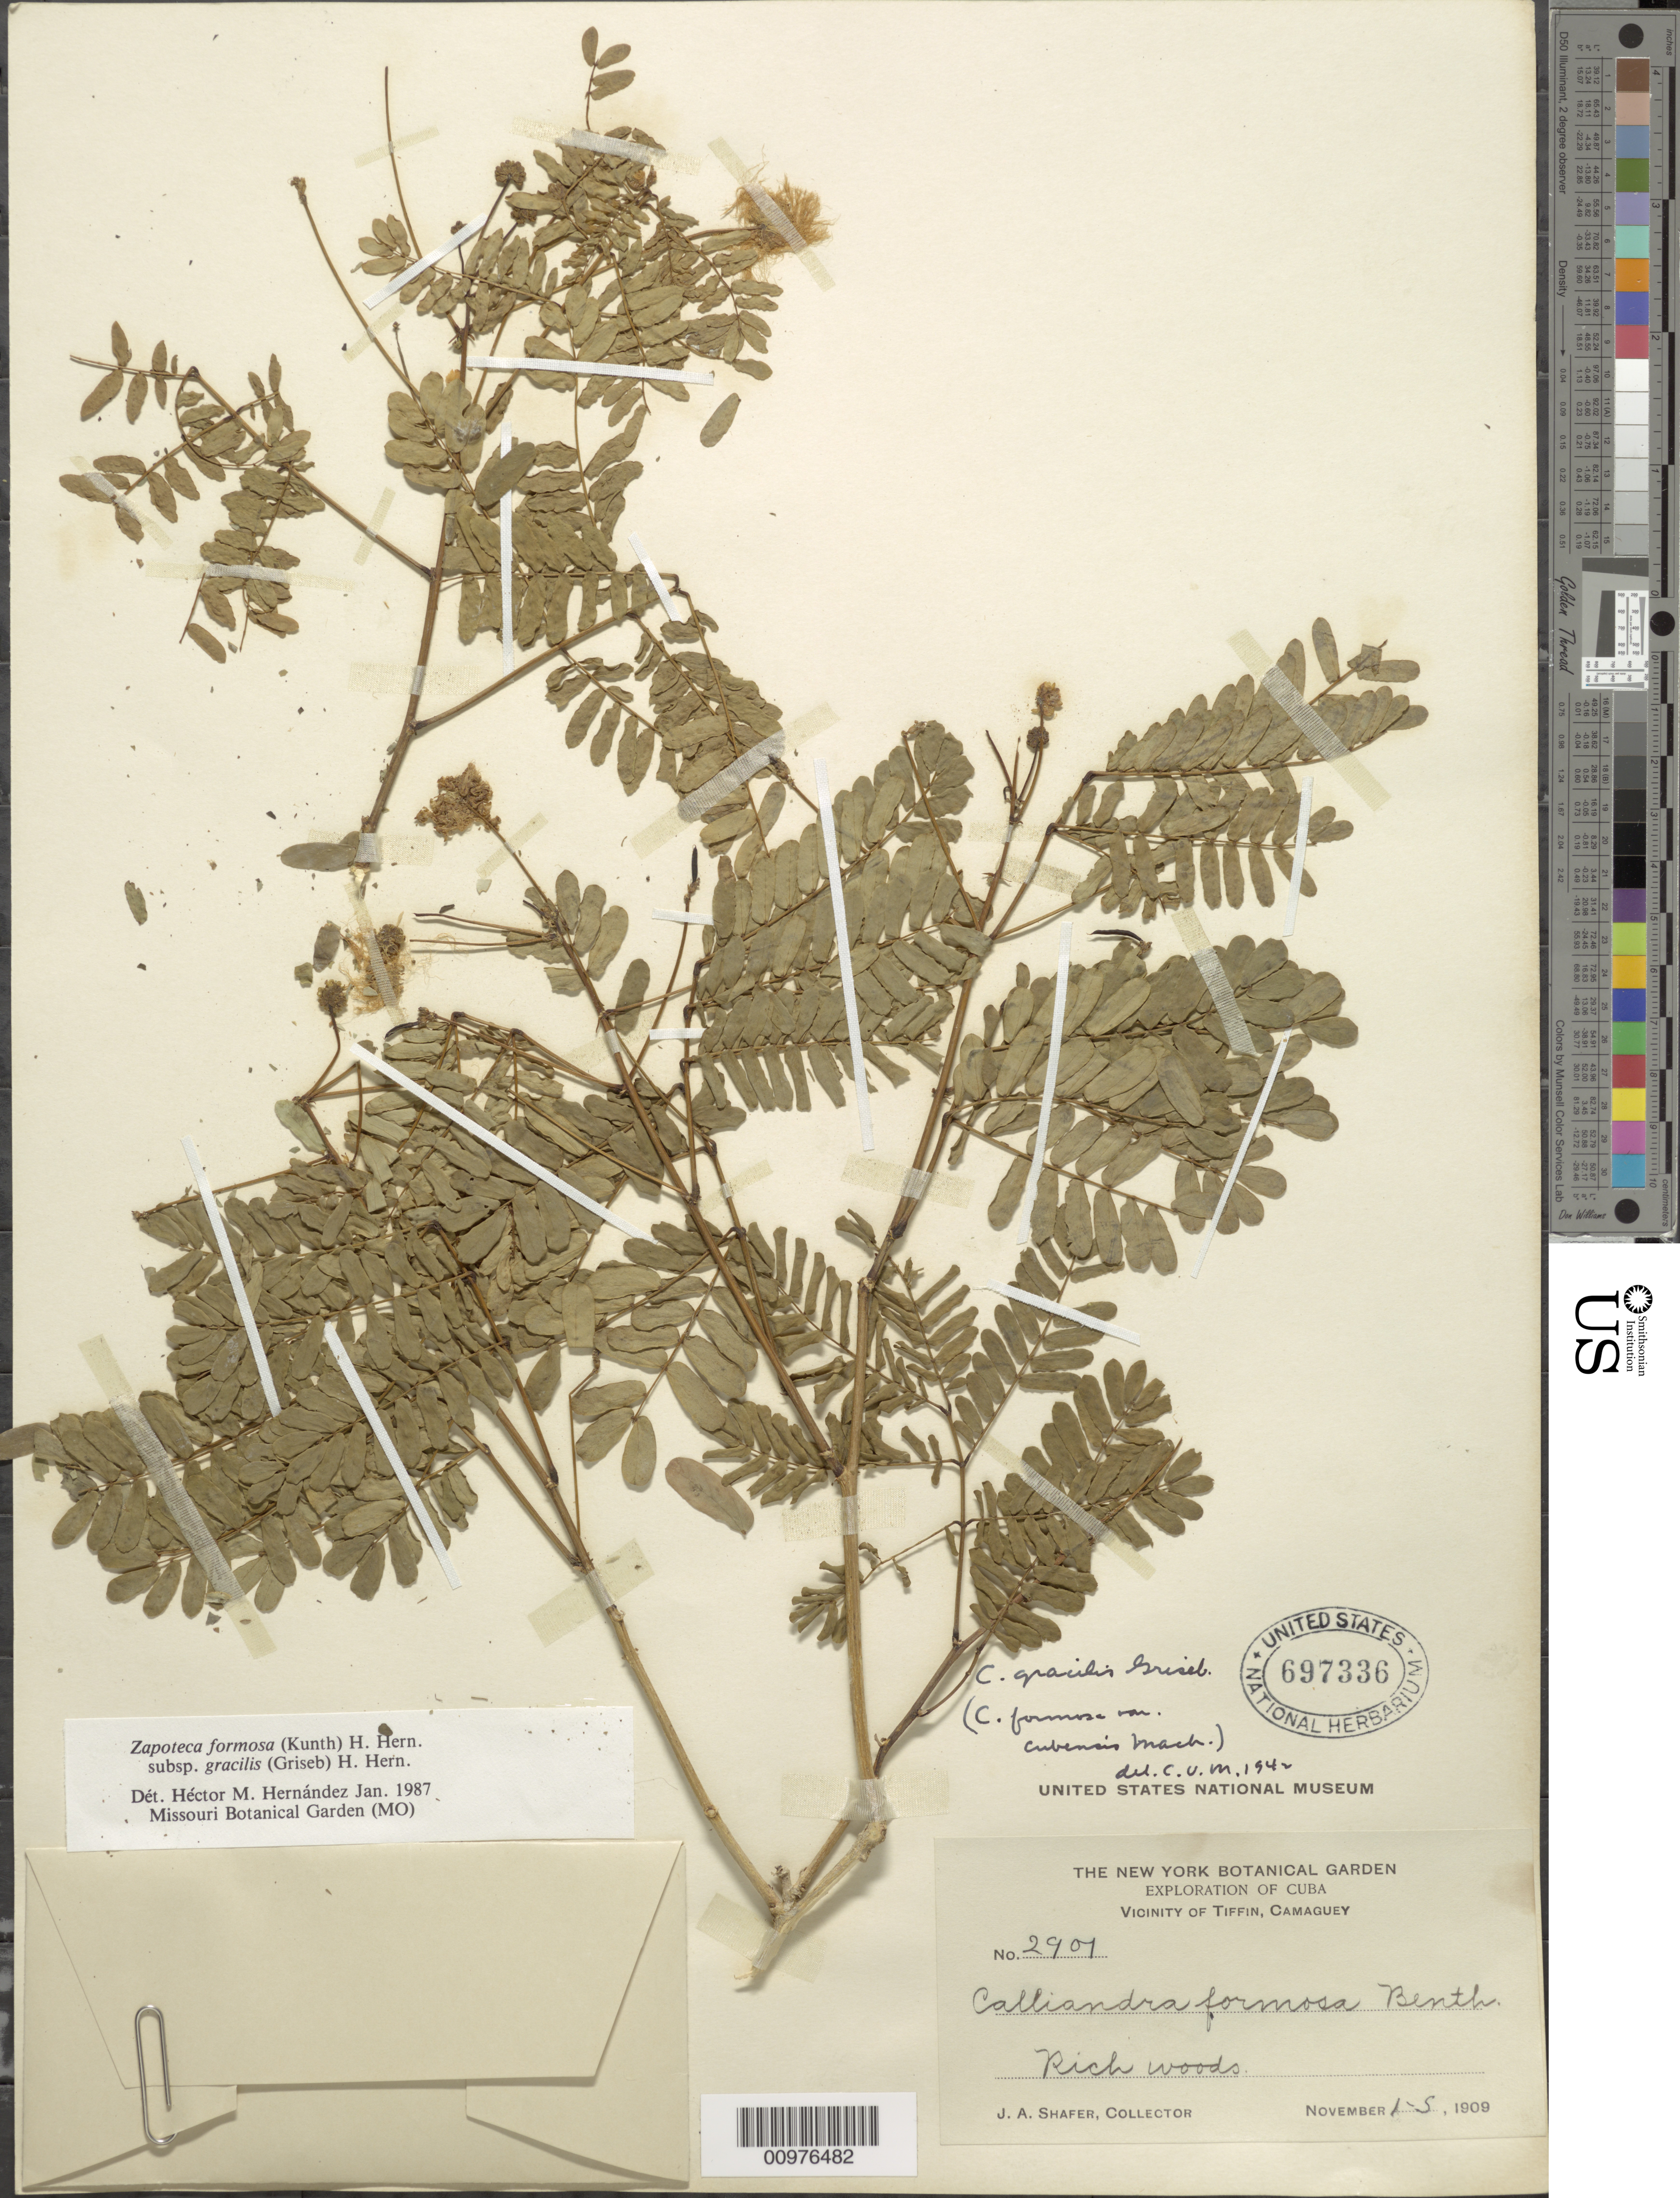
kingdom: Plantae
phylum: Tracheophyta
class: Magnoliopsida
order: Fabales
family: Fabaceae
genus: Zapoteca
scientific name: Zapoteca formosa subsp. gracilis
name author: (Griseb.) H.M. Hern.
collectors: J. A. Shafer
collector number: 2901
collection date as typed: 01 Nov 1909 to 05 Nov 1909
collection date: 1909-11-01/1909-11-05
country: Cuba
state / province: Camagüey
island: Cuba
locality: Vicinity of Tiffin, rich woods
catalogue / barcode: US 697336